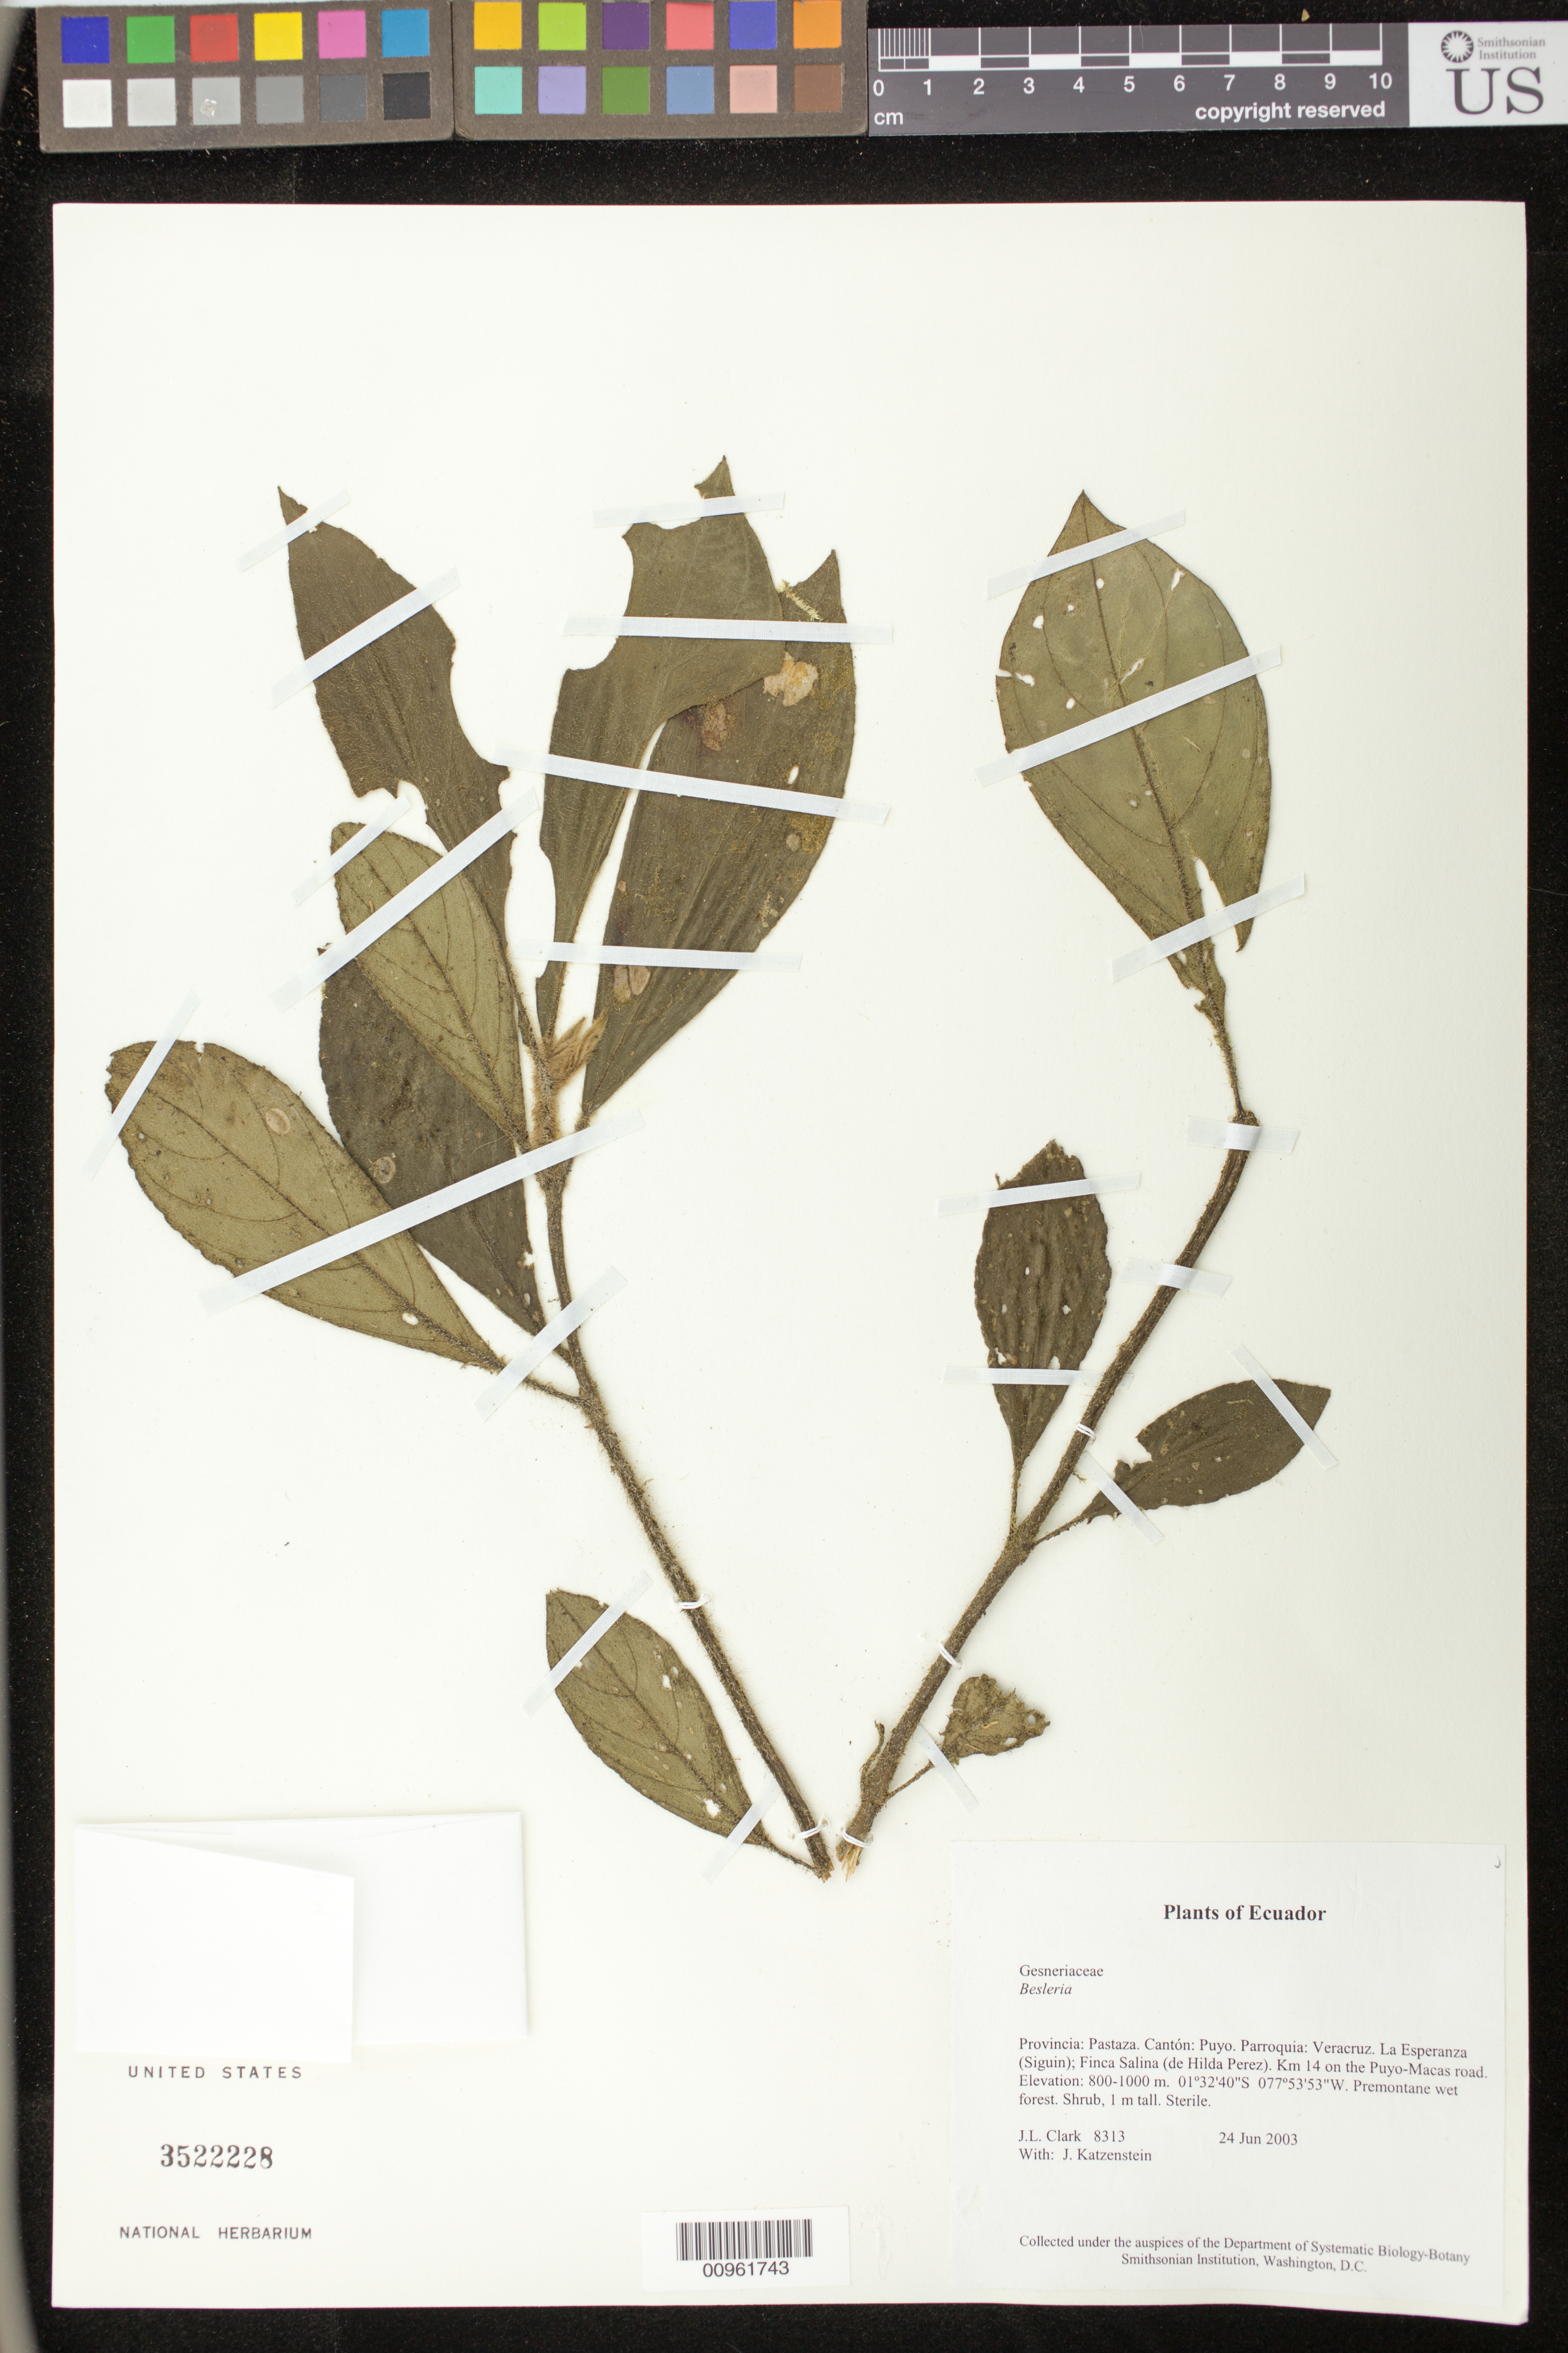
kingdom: Plantae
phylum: Tracheophyta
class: Magnoliopsida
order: Lamiales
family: Gesneriaceae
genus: Besleria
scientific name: Besleria sp.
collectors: J. L. Clark & J. Katzenstein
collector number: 8313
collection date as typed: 24 Jun 2003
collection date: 2003-06-24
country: Ecuador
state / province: Pastaza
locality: Puyo. Parroquia: Veracruz. La Esperanza (Siguin); Finca Salina (de Hilda Perez). Km 14 on the Puyo-Macas road.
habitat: Premontane wet forest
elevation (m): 800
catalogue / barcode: US 3522228